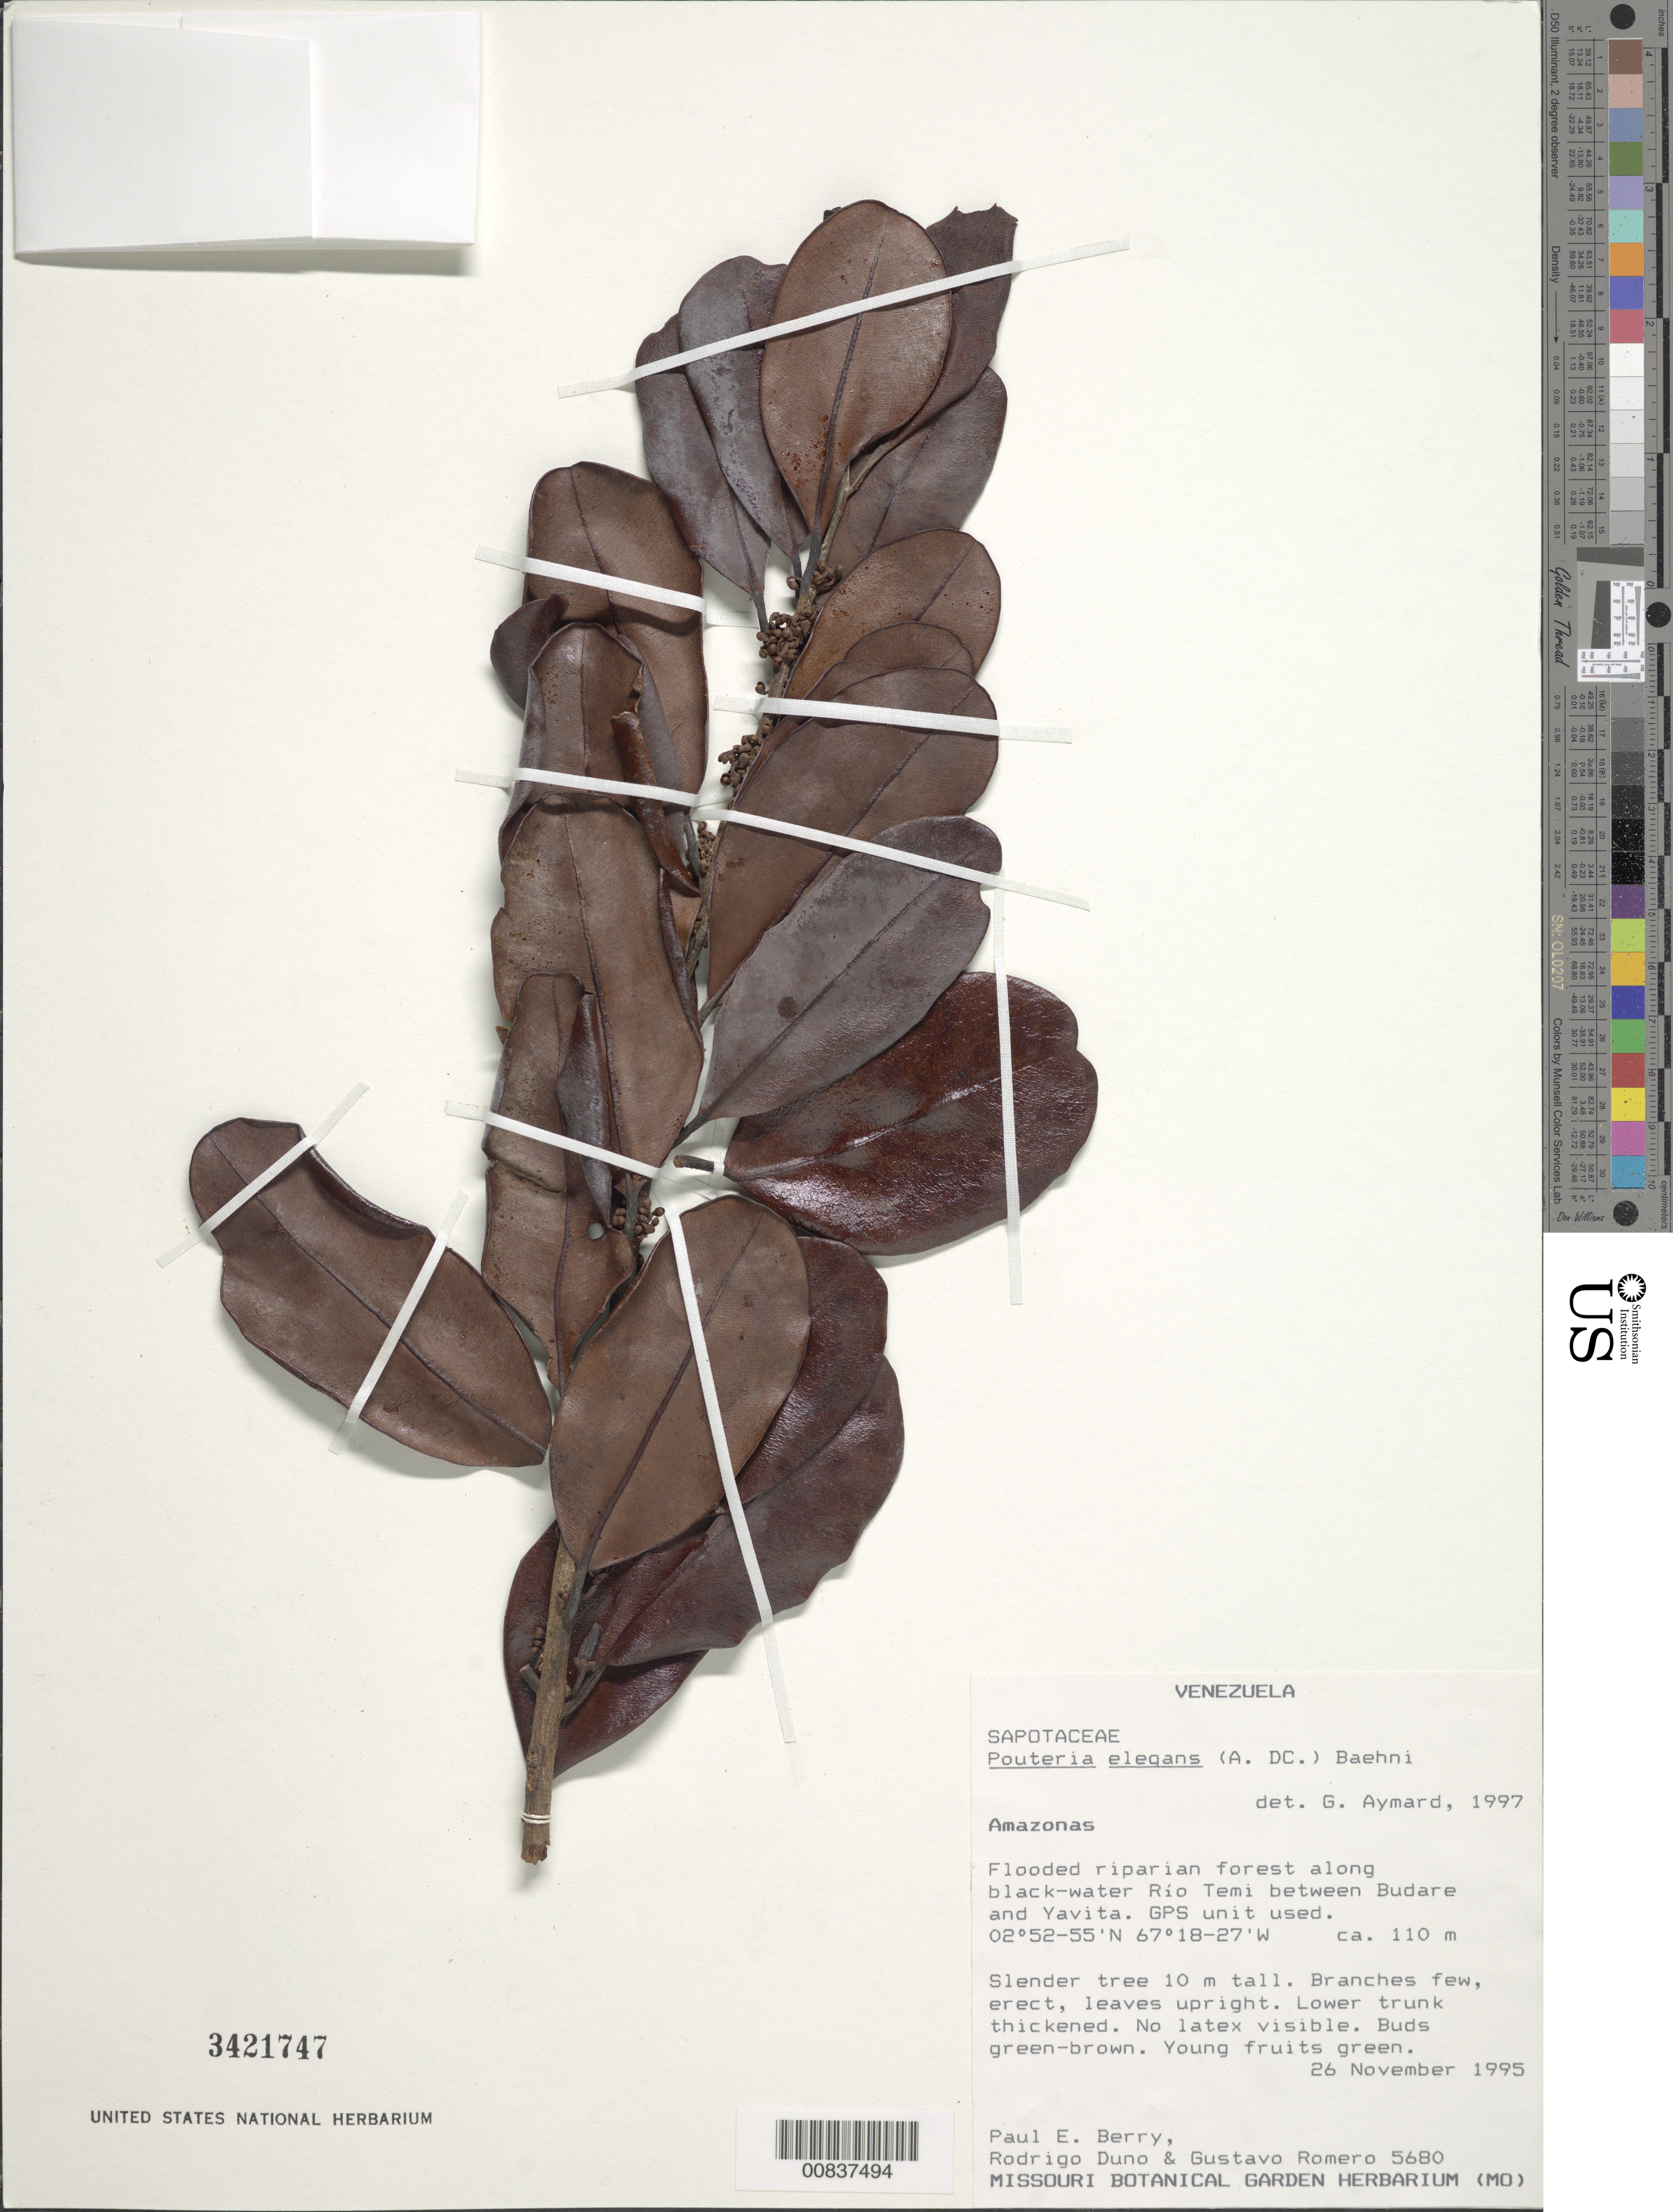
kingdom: Plantae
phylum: Tracheophyta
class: Magnoliopsida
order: Ericales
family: Sapotaceae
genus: Pouteria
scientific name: Pouteria elegans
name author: (A. DC.) Baehni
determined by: Aymard C., G. A., (PORT), Univ. Nac. Exp. de los Llanos Ezequiel Zamora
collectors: P. E. Berry, R. Duno de Stefano & G. A. Romero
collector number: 5680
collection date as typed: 26-Nov-95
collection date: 1995-11-26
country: Venezuela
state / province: Amazonas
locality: Budare to Yavita, along Rio Temi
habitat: Flooded riparian forest along black-water river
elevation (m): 110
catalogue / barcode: US 2421747